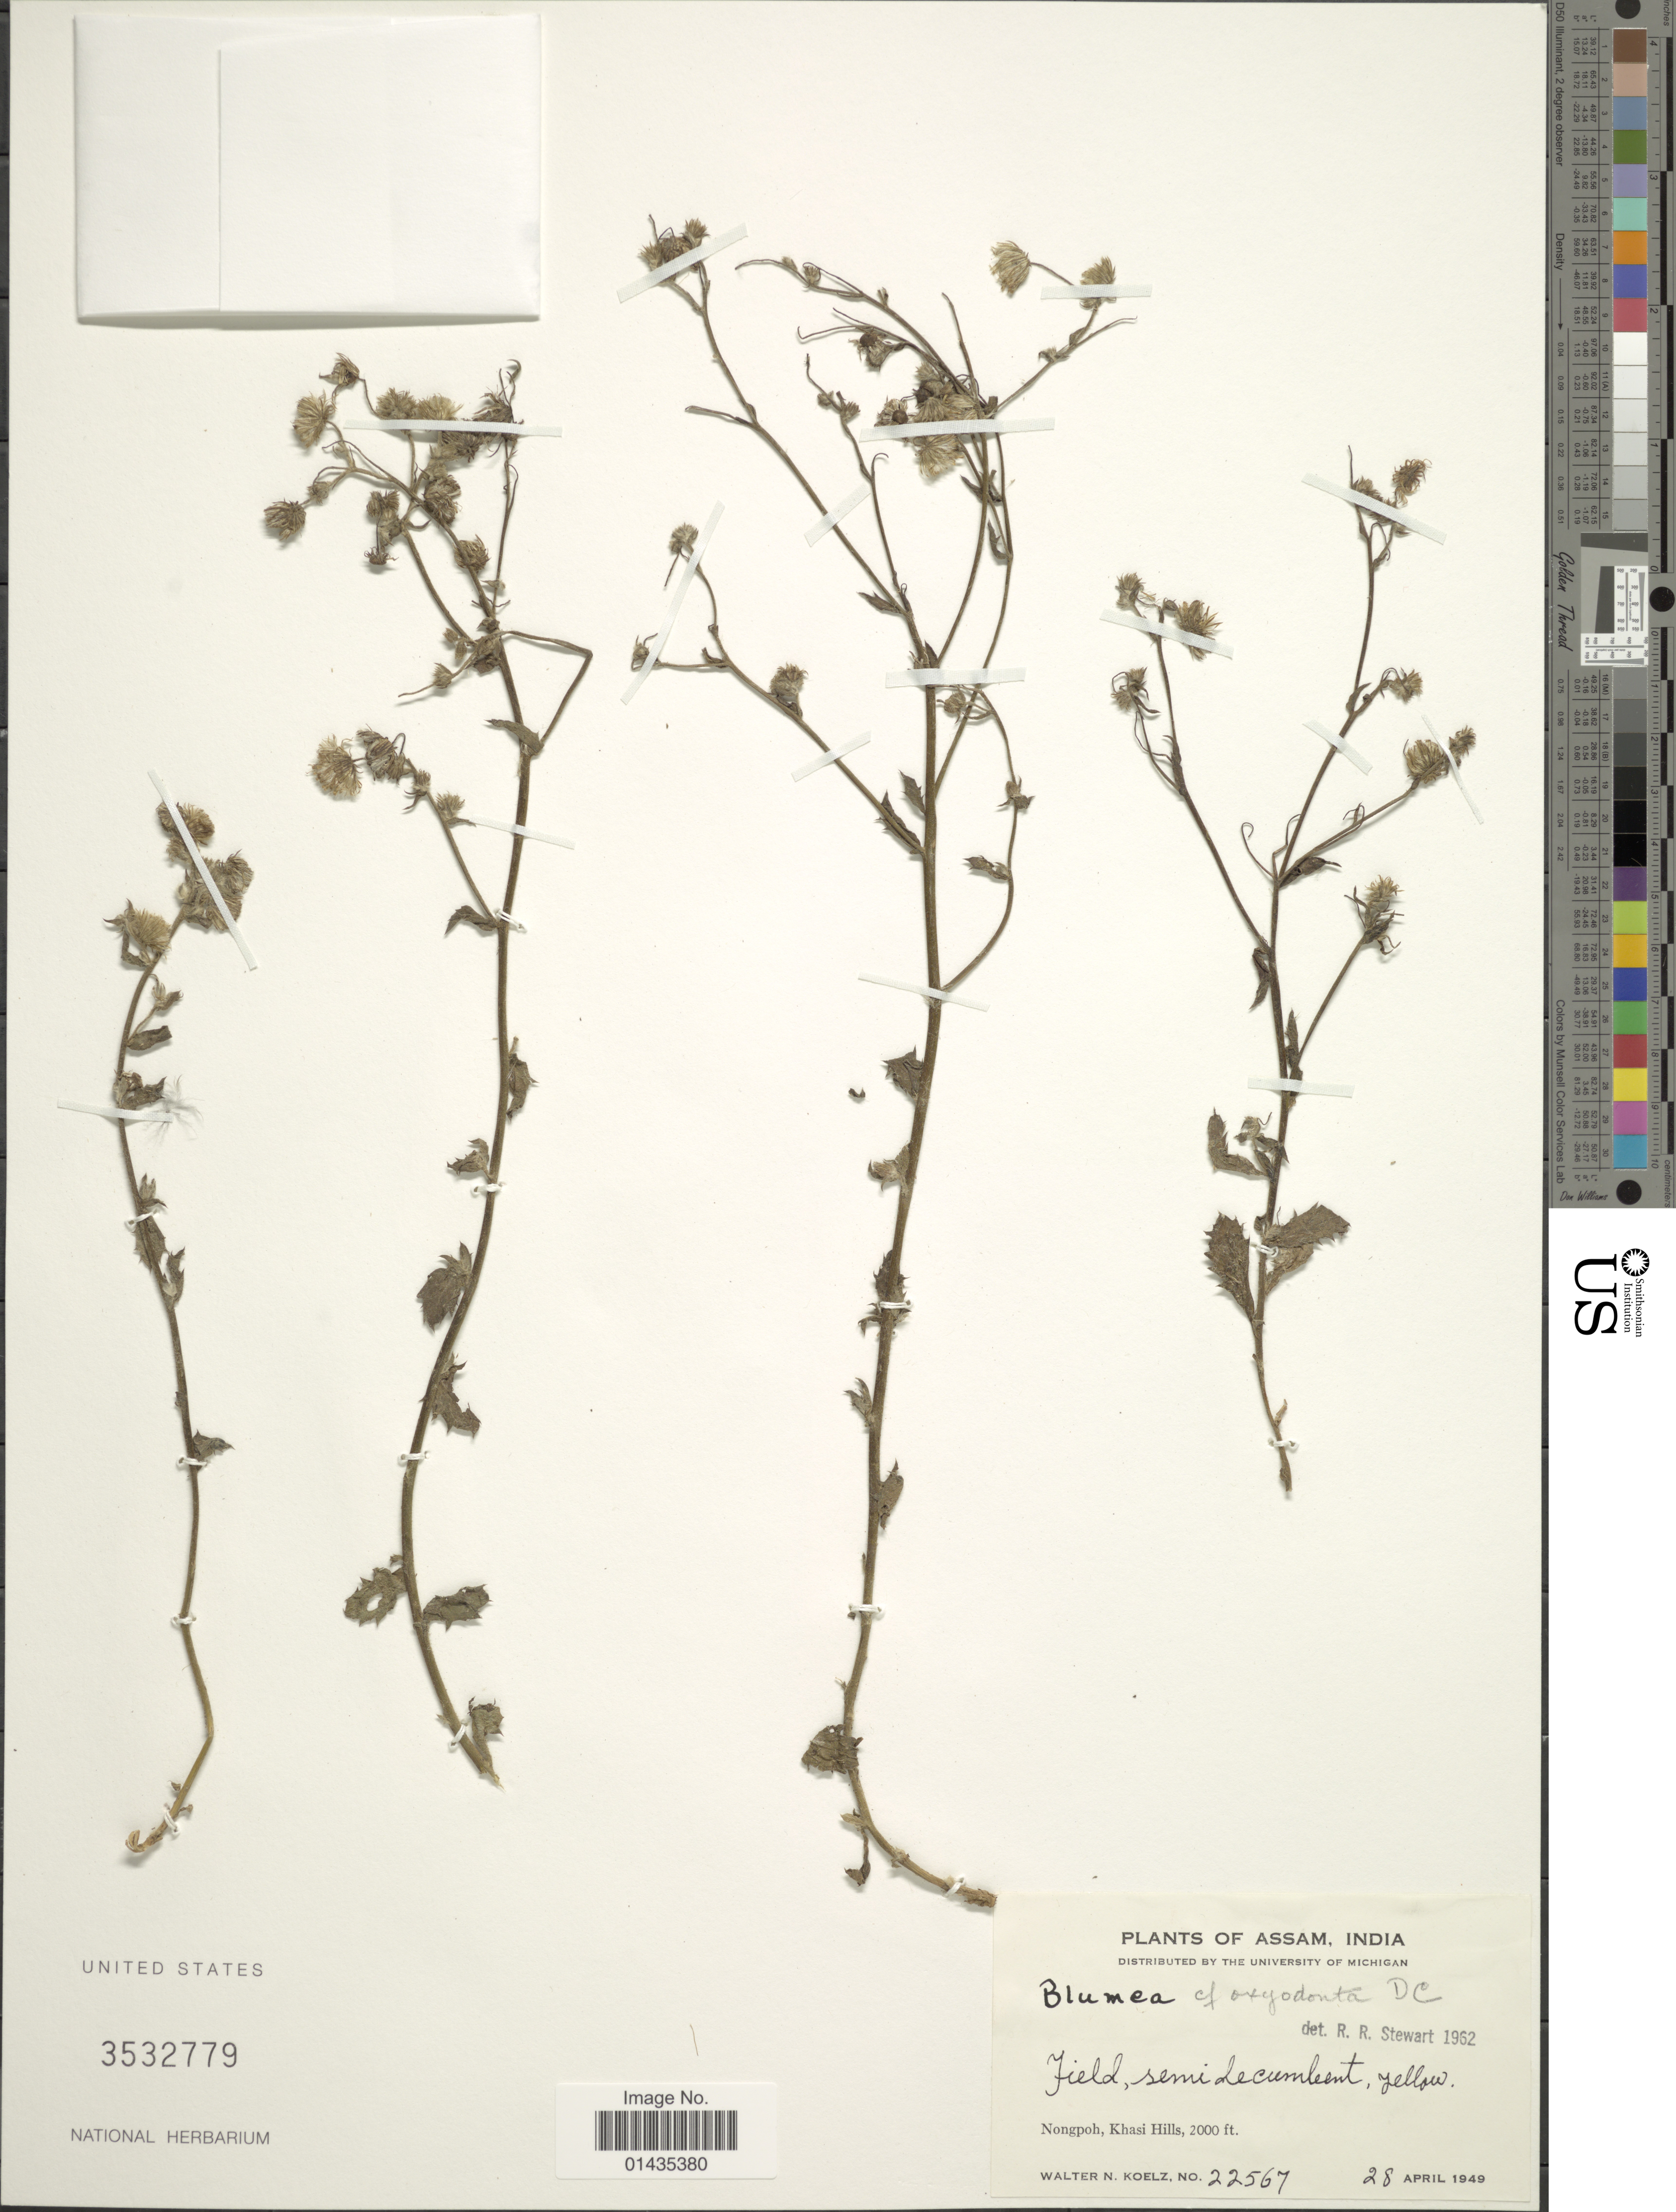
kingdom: Plantae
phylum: Tracheophyta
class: Magnoliopsida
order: Asterales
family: Asteraceae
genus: Blumea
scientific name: Blumea oxyodonta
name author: DC.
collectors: W. N. Koelz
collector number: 22567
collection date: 1949-04-28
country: India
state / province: Meghalaya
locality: Nongpoh, Khasi Hills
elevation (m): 610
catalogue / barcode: US 3532779